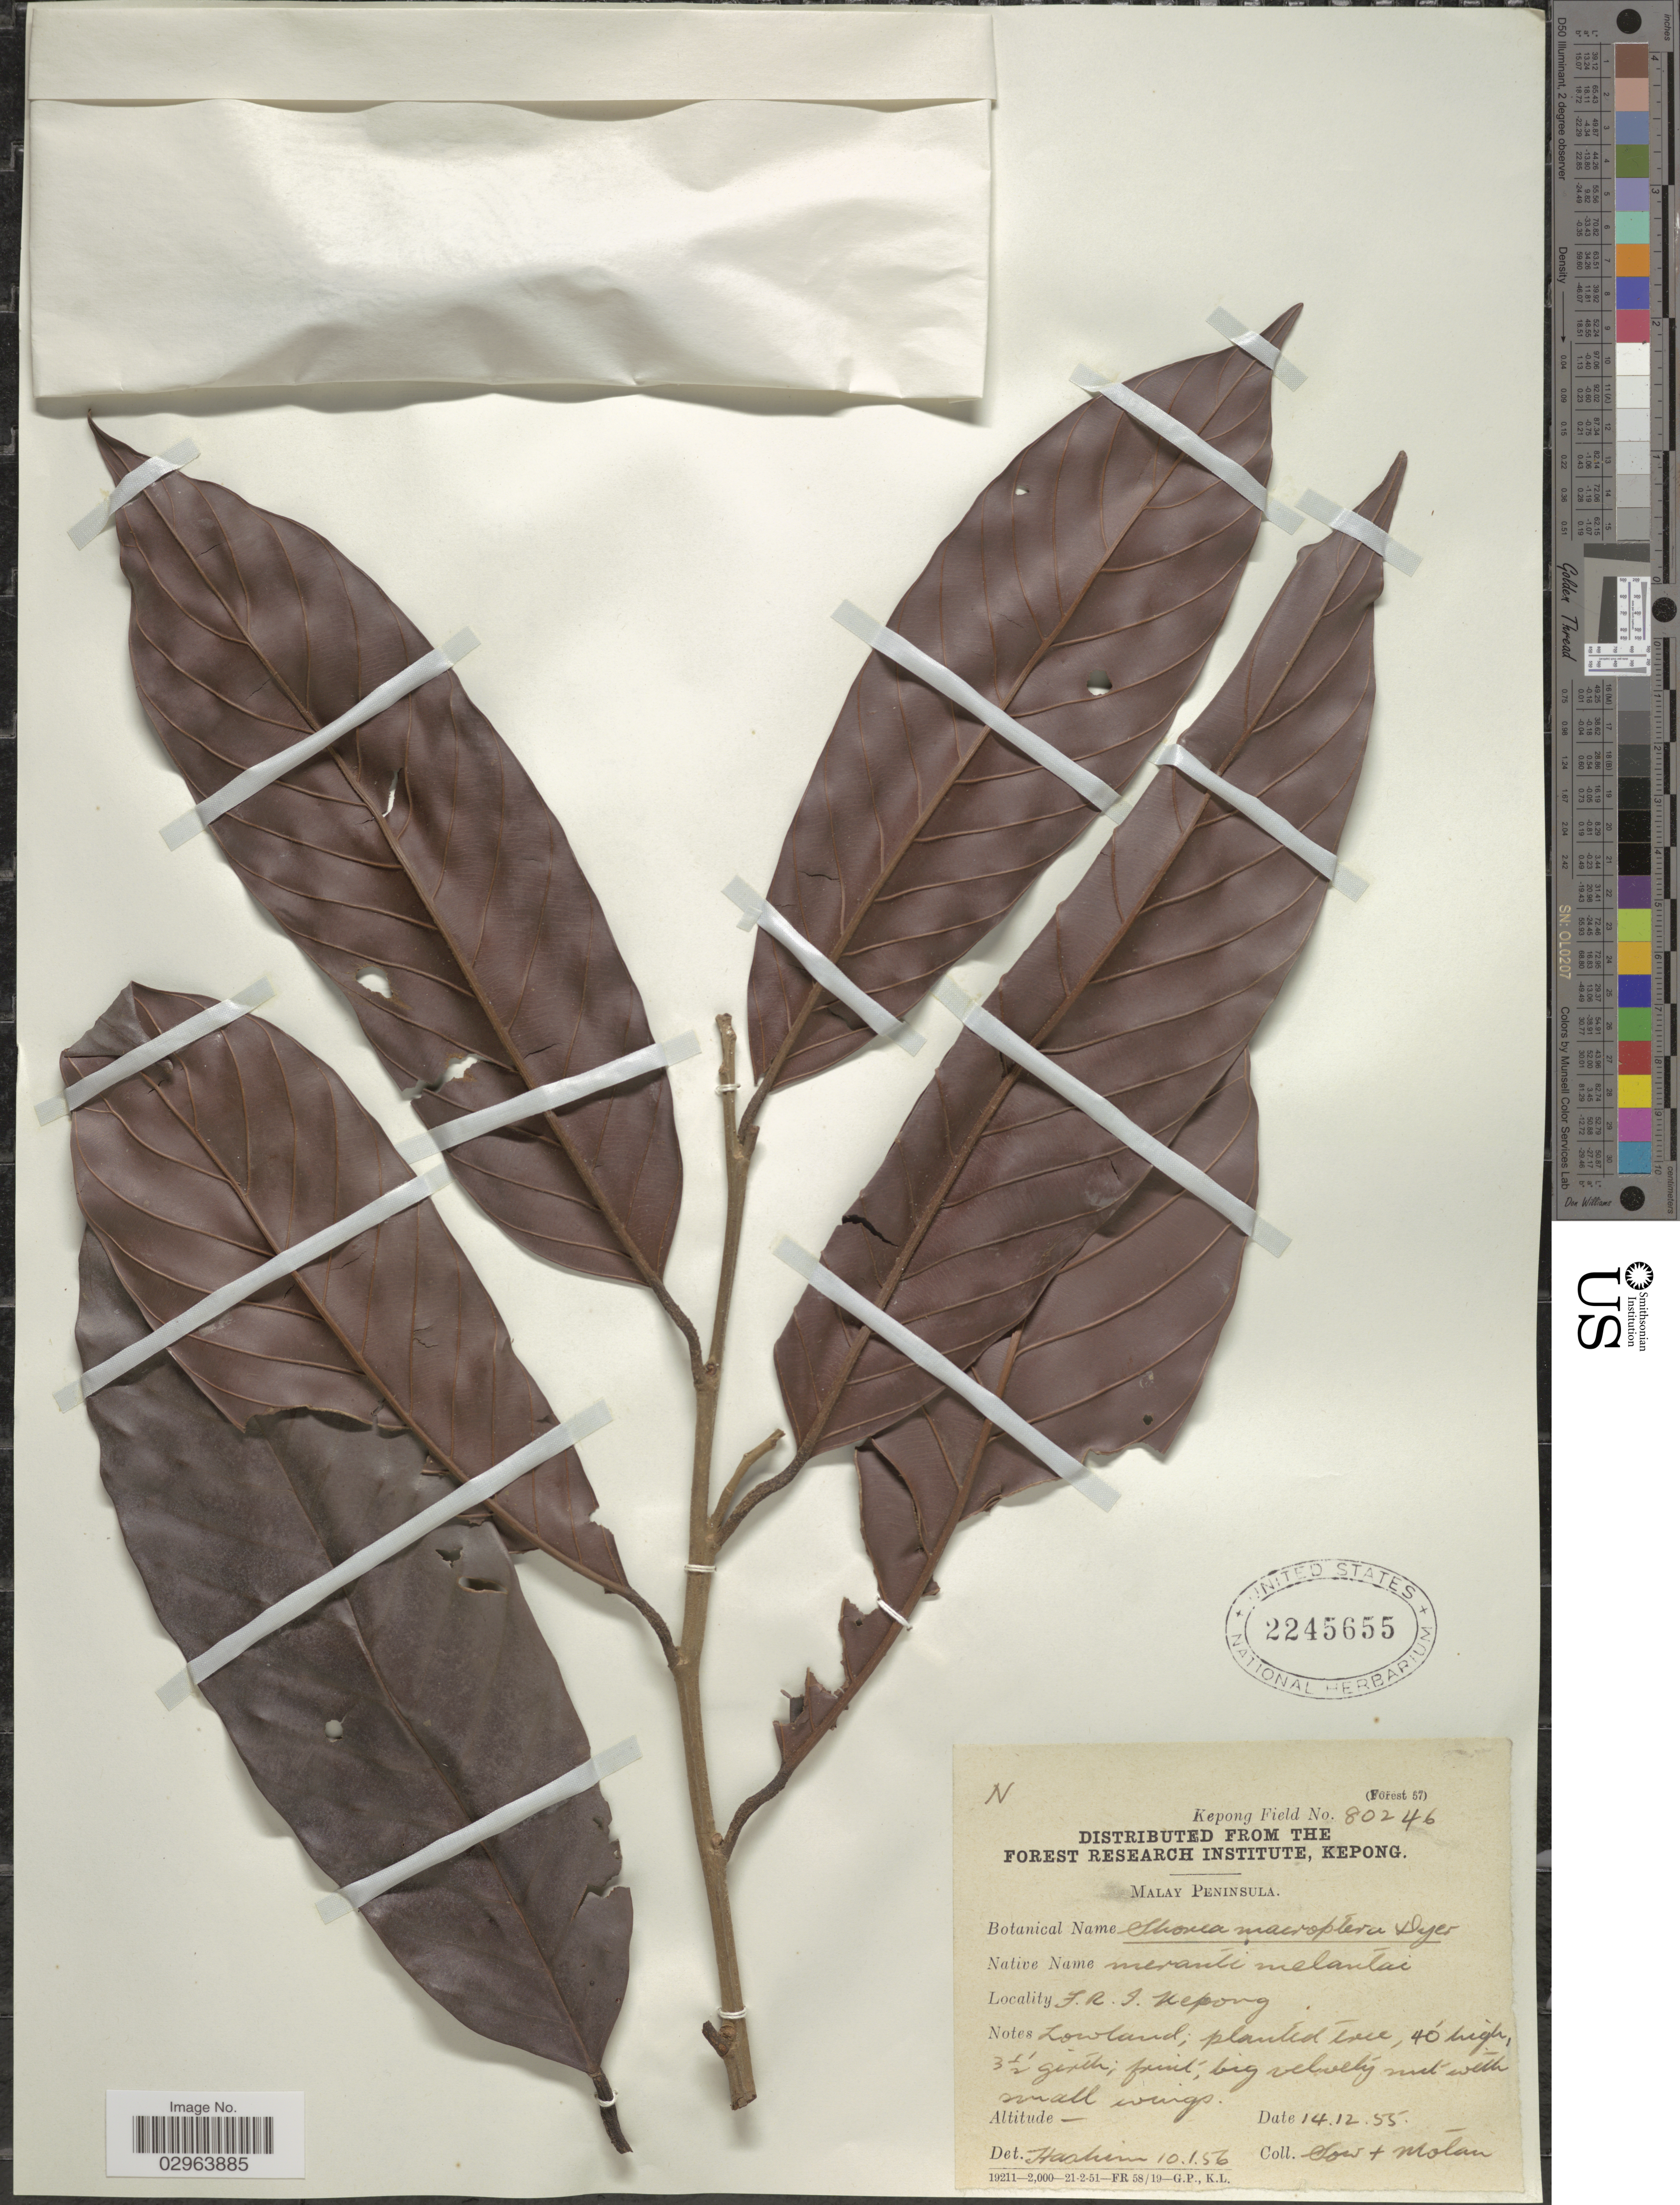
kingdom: Plantae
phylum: Tracheophyta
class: Magnoliopsida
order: Malvales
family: Dipterocarpaceae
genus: Rubroshorea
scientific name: Rubroshorea macroptera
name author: (Dyer) P.S. Ashton & J. Heck.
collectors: -. Sow & -. Motan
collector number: Kepong Field 80246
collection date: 1955-12-14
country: Malaysia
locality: Malay Peninsula, F.R.I. Kepong.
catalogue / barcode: US 2245655